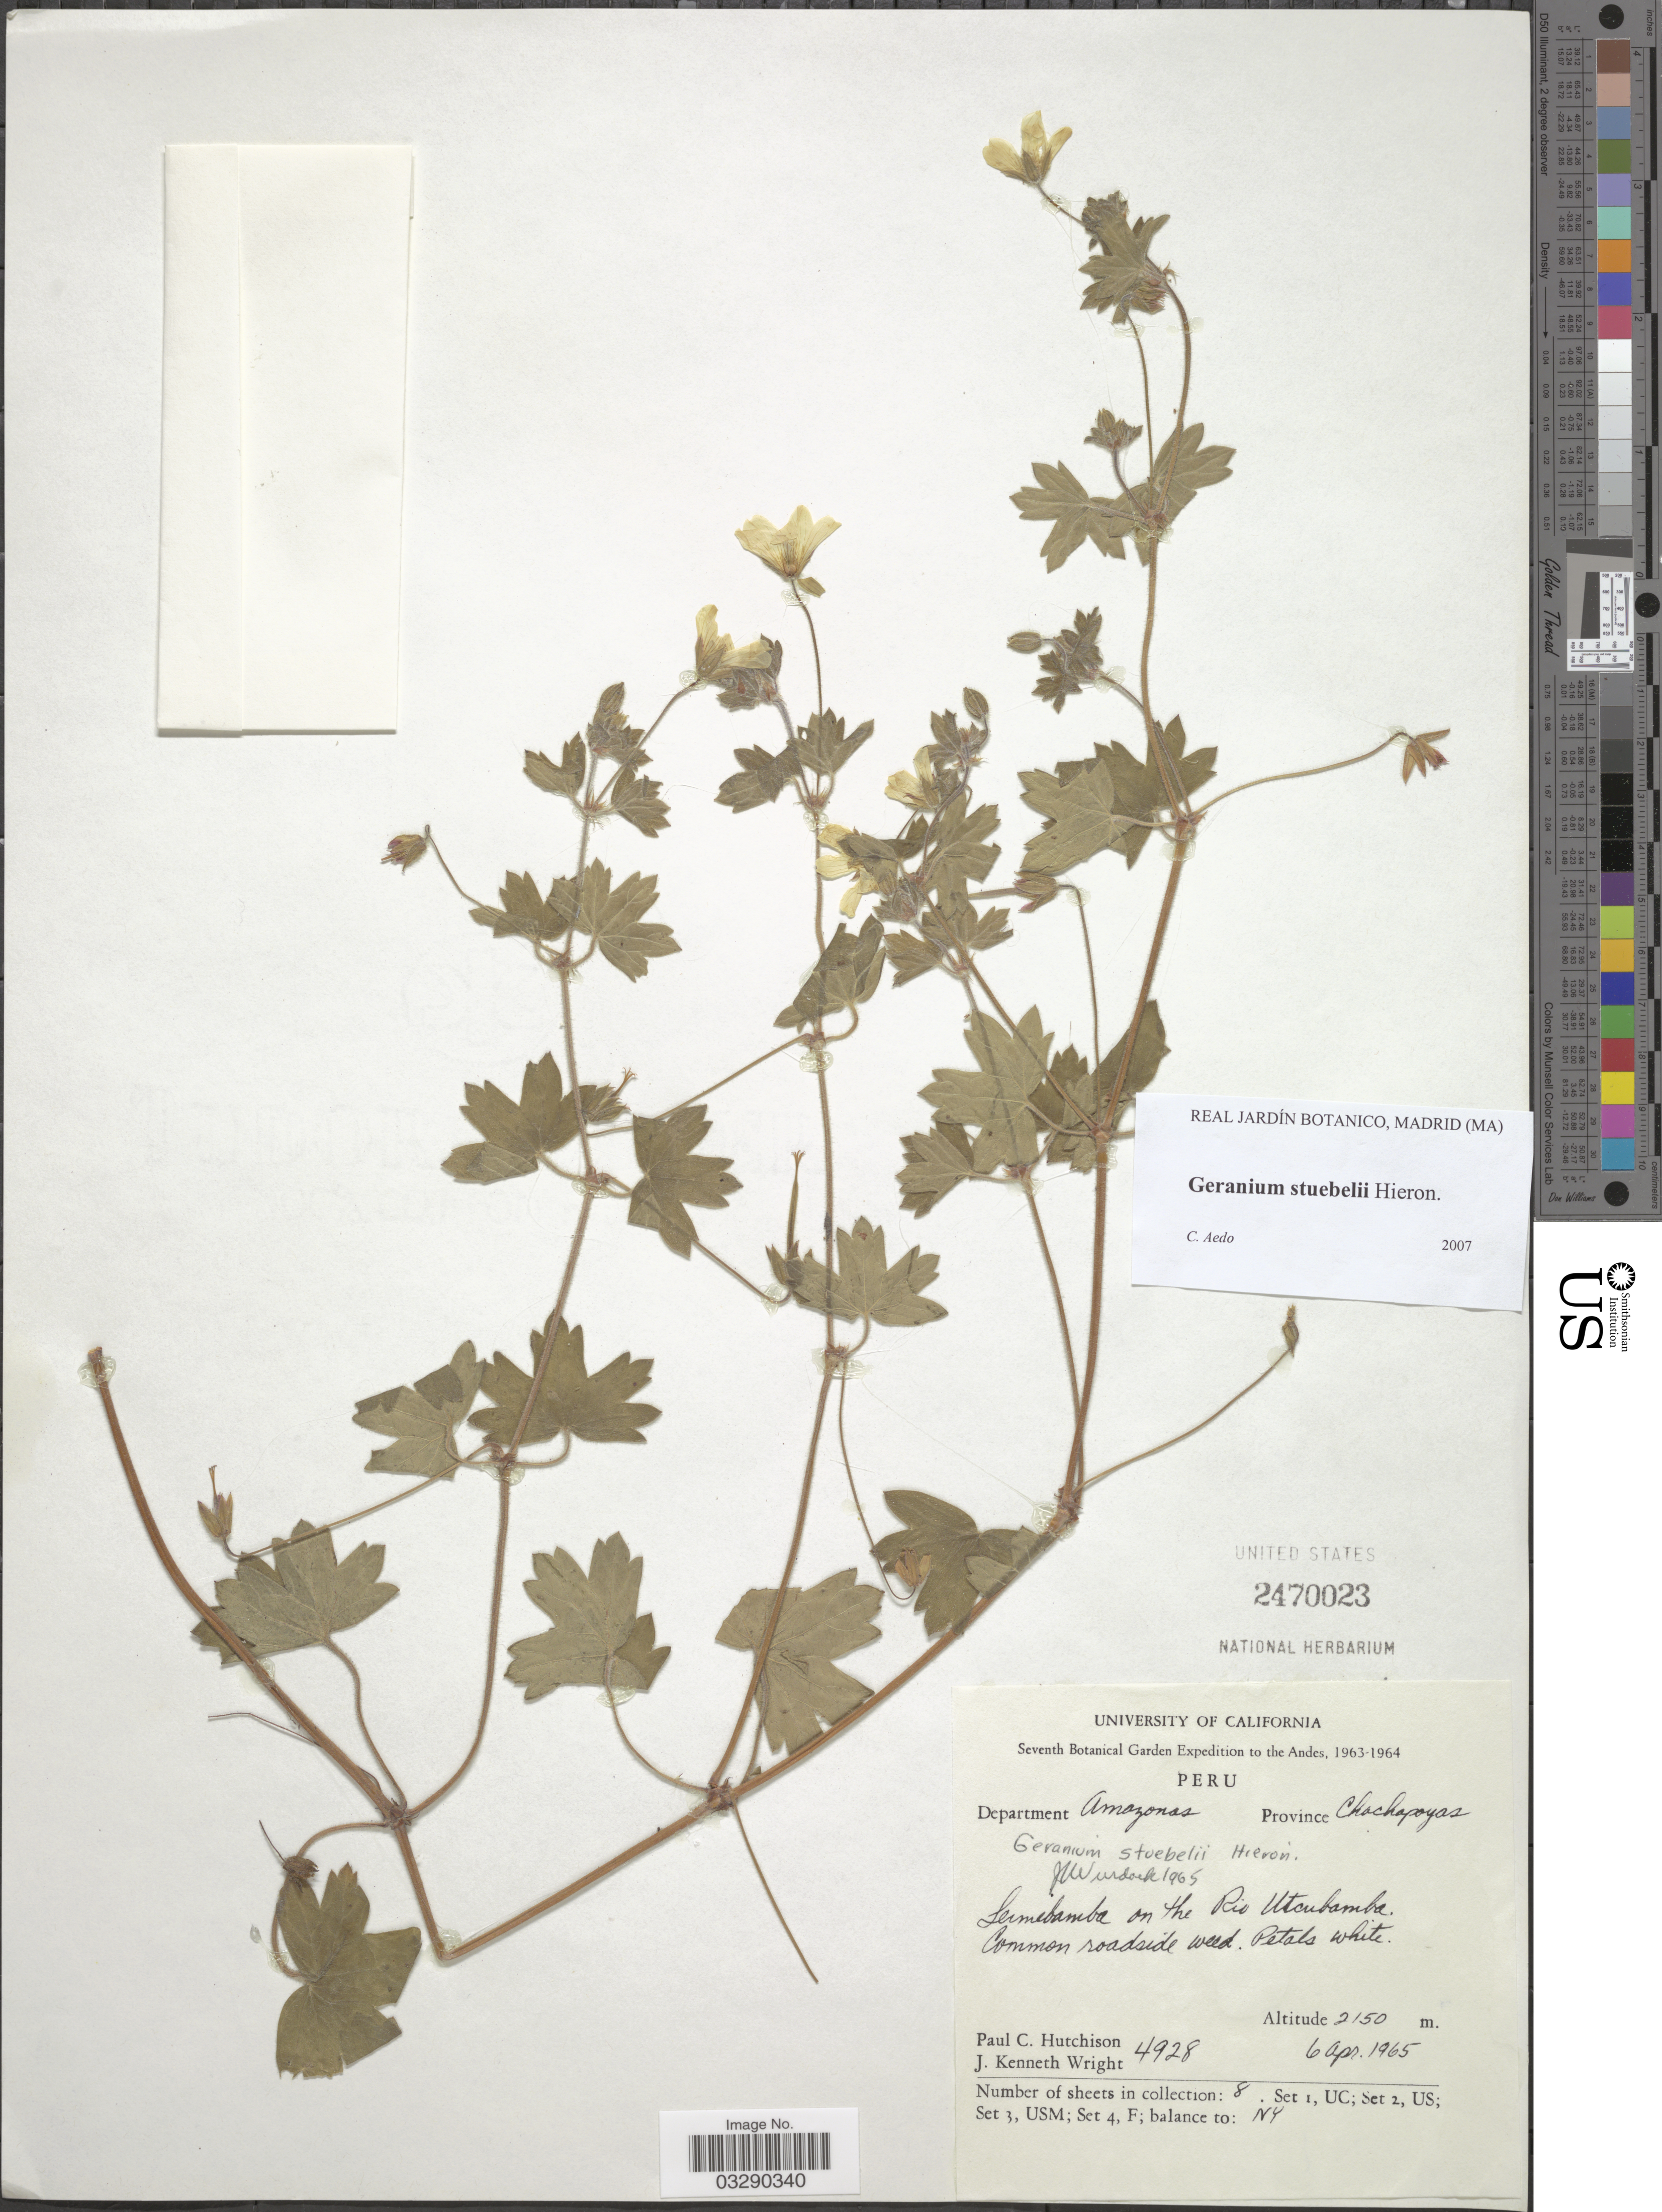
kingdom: Plantae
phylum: Tracheophyta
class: Magnoliopsida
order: Geraniales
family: Geraniaceae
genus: Geranium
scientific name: Geranium stuebelii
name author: Hieron.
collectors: P. C. Hutchison & J. K. Wright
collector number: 4928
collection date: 1965-04-06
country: Peru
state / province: Amazonas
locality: Andes. Department Amazonas. Province Chachapoyas. Rio Utcubamba.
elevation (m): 2150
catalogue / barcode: US 2470023